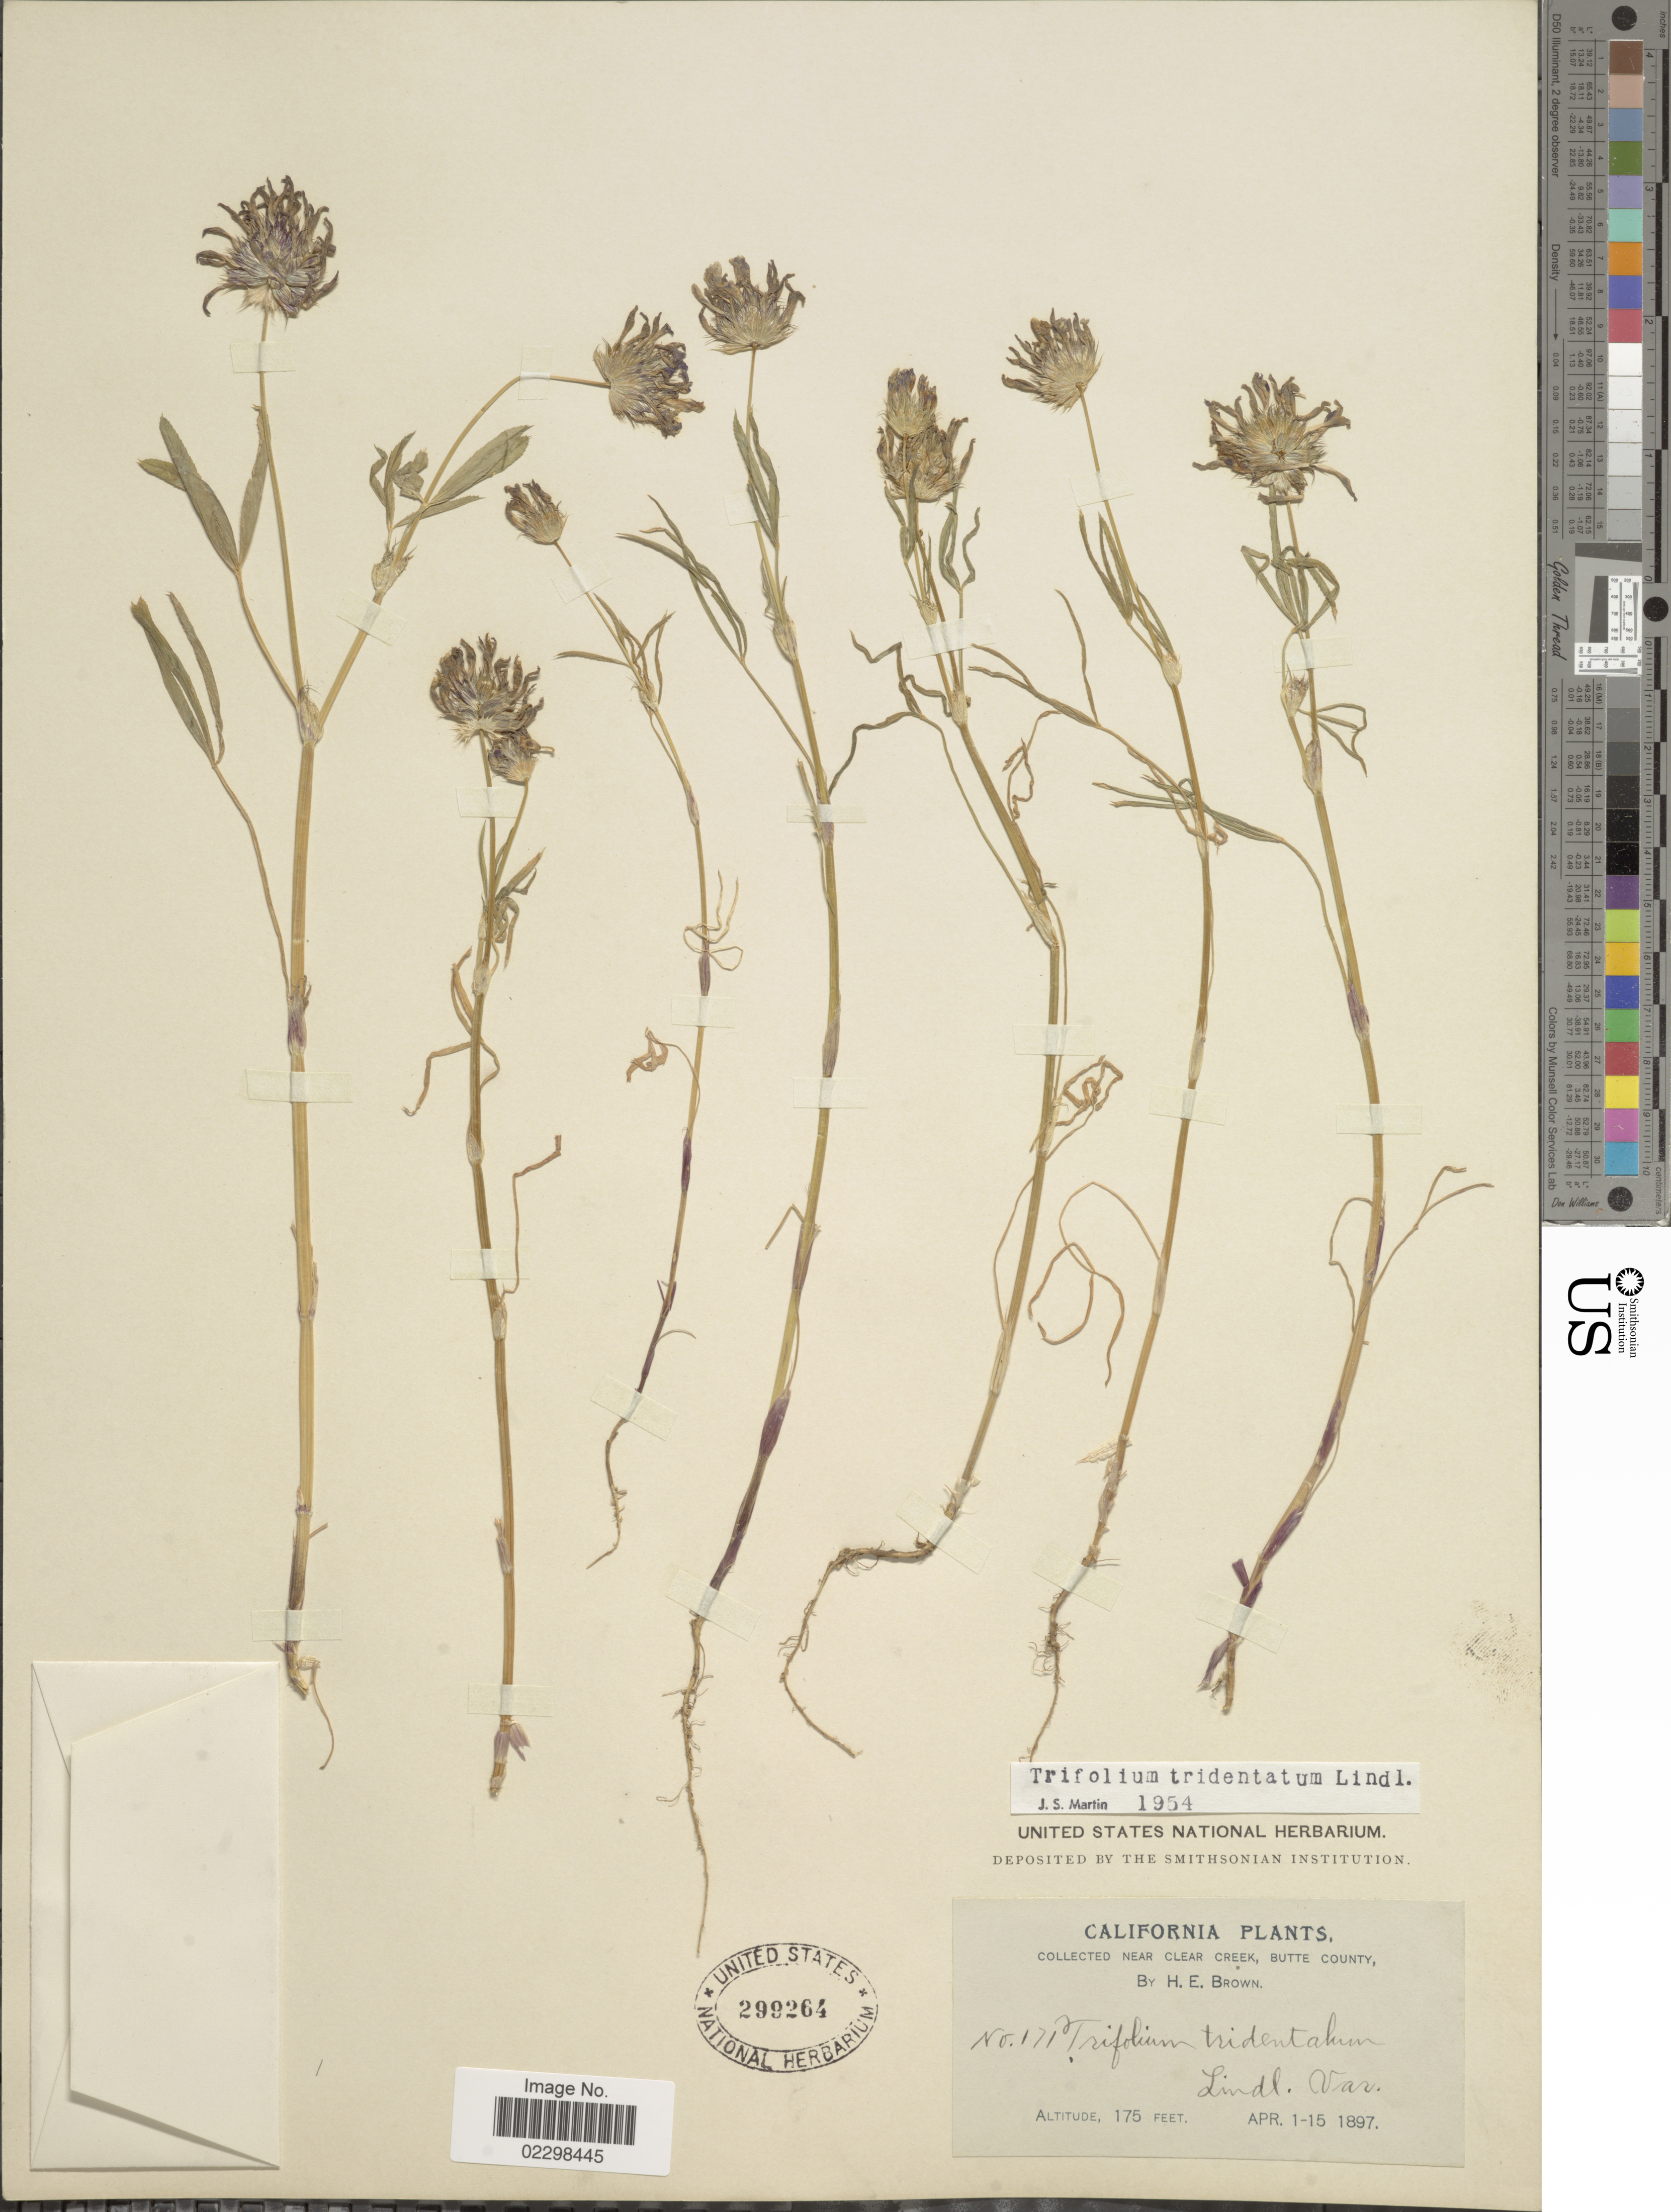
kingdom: Plantae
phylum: Tracheophyta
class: Magnoliopsida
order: Fabales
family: Fabaceae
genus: Trifolium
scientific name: Trifolium tridentatum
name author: Lindl.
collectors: H. E. Brown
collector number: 171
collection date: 1897-04-01/1897-04-15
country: United States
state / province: California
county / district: Butte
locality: Near Clear Creek, Butte County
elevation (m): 53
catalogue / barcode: US 299264